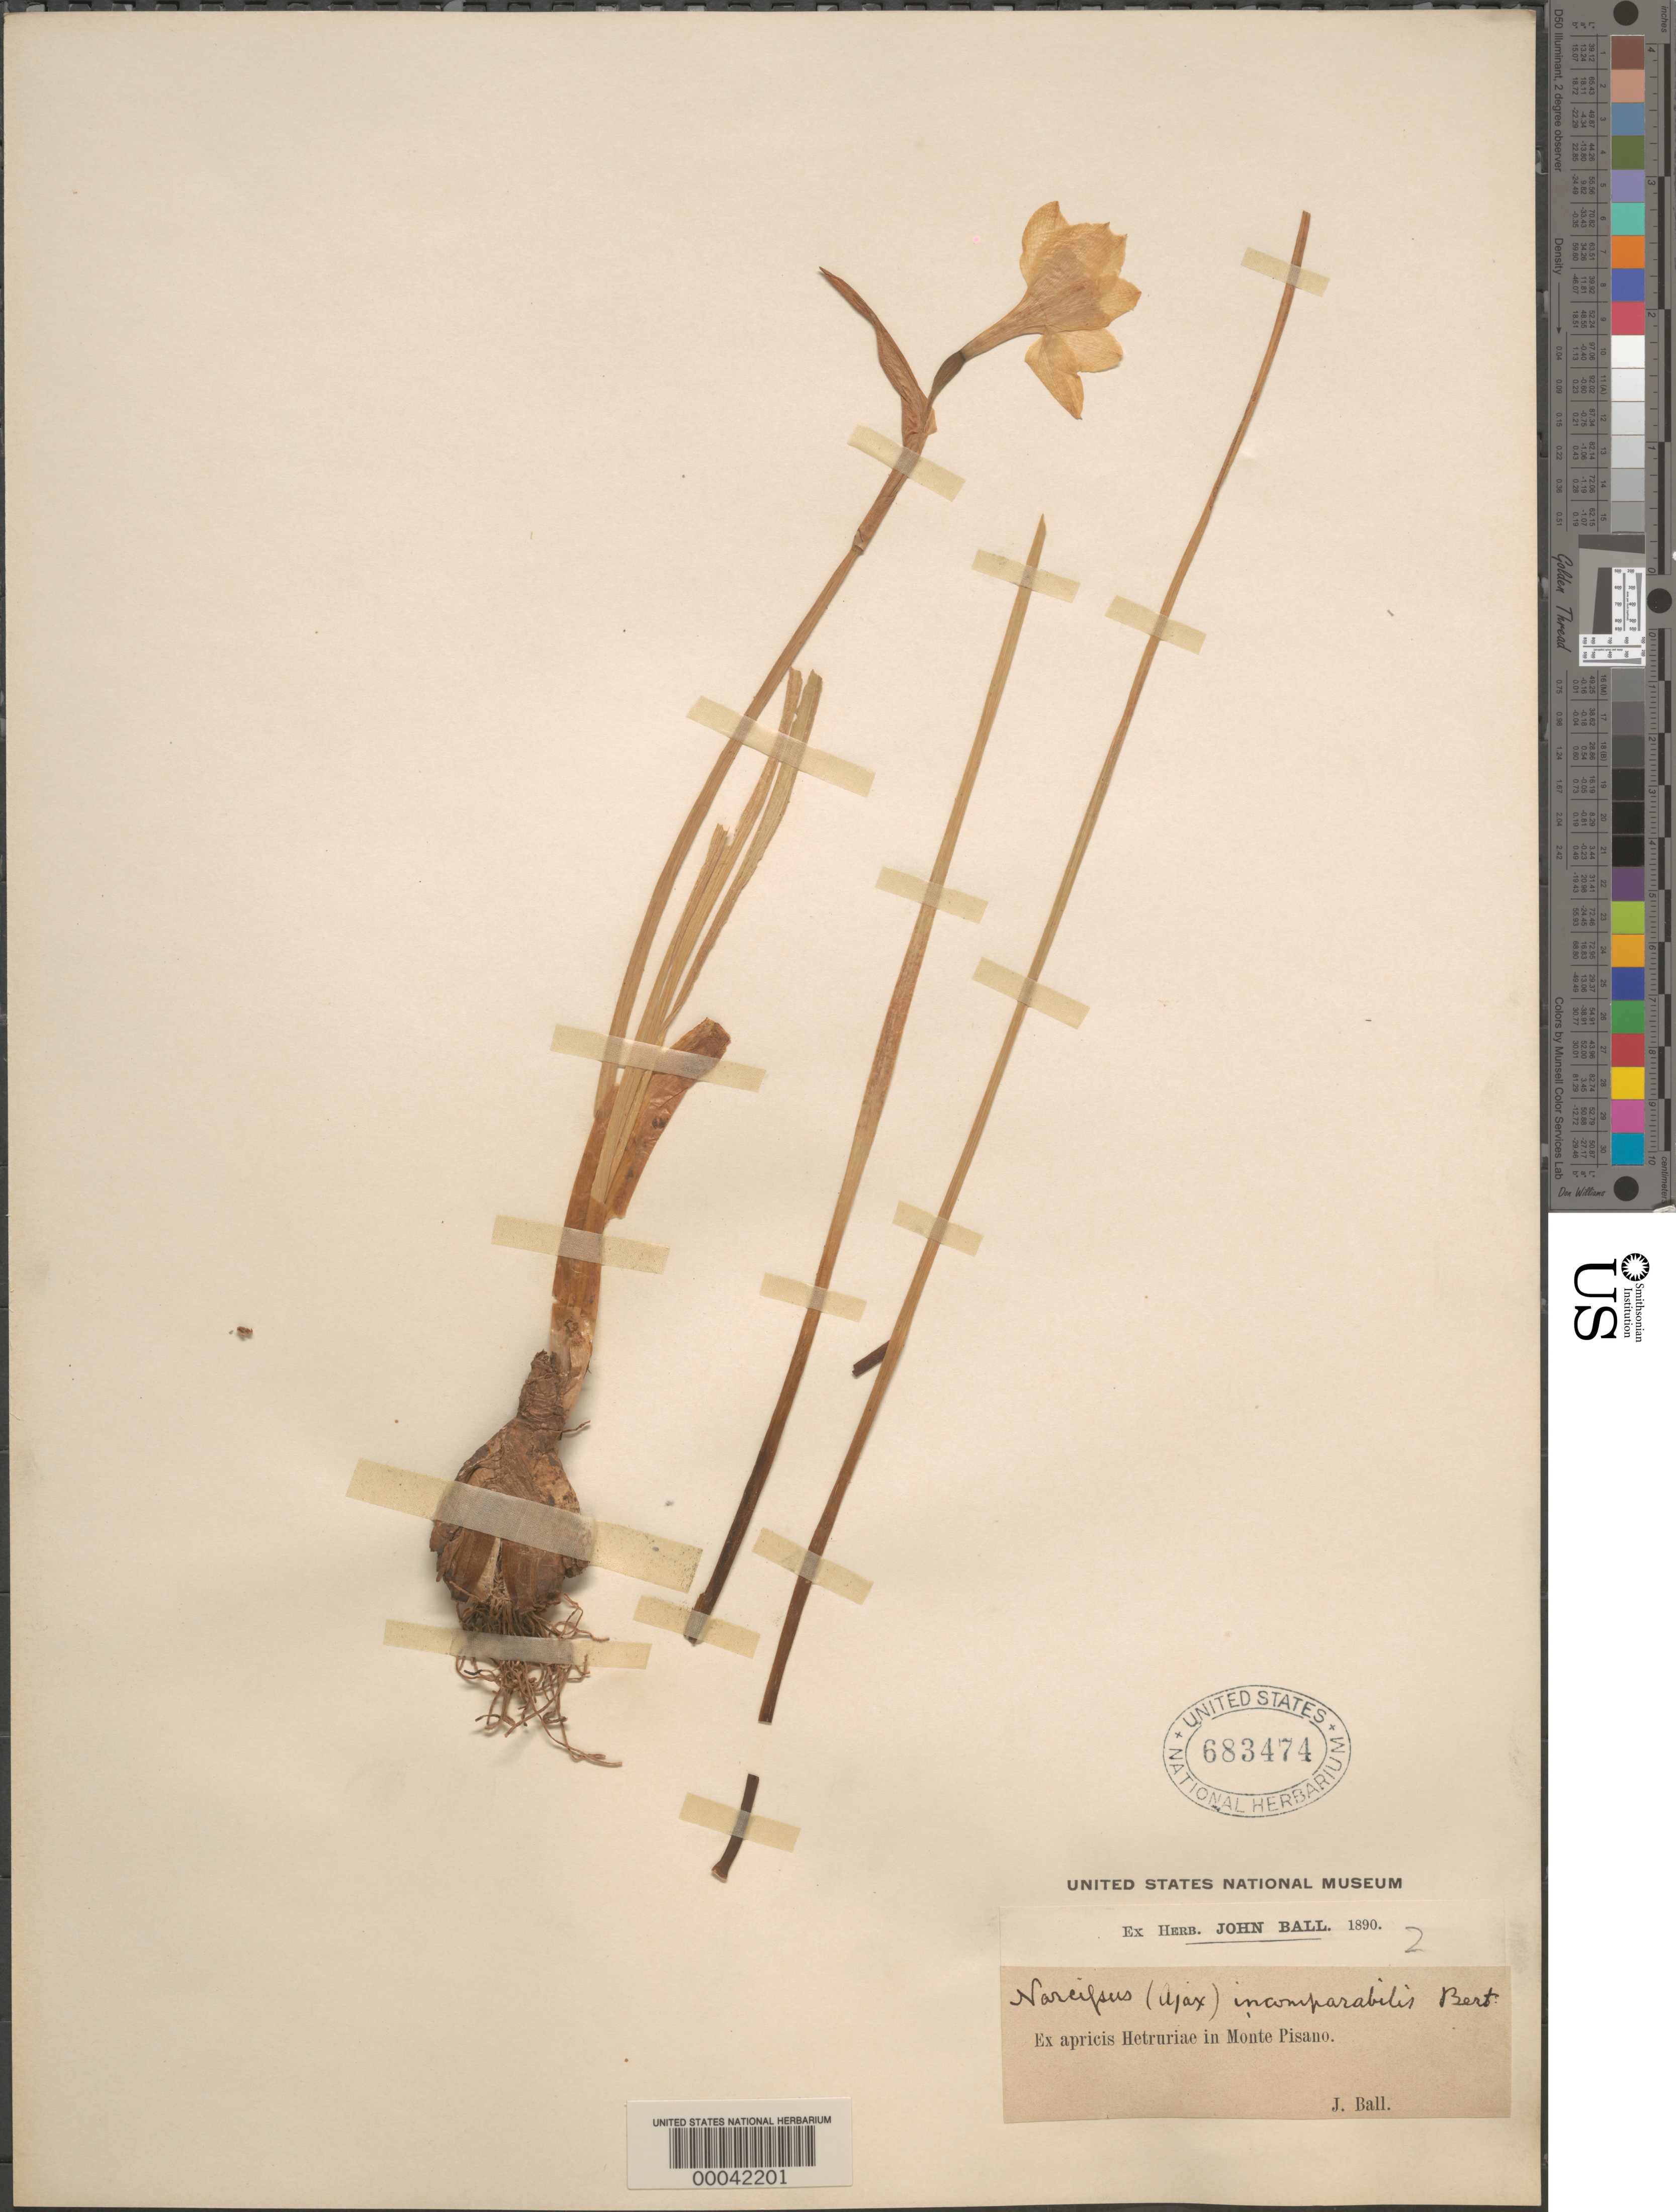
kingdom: Plantae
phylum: Tracheophyta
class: Liliopsida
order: Asparagales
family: Amaryllidaceae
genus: Narcissus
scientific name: Narcissus incomparabilis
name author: Mill.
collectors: J. Ball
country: Italy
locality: Monte pisano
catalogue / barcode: US 683474